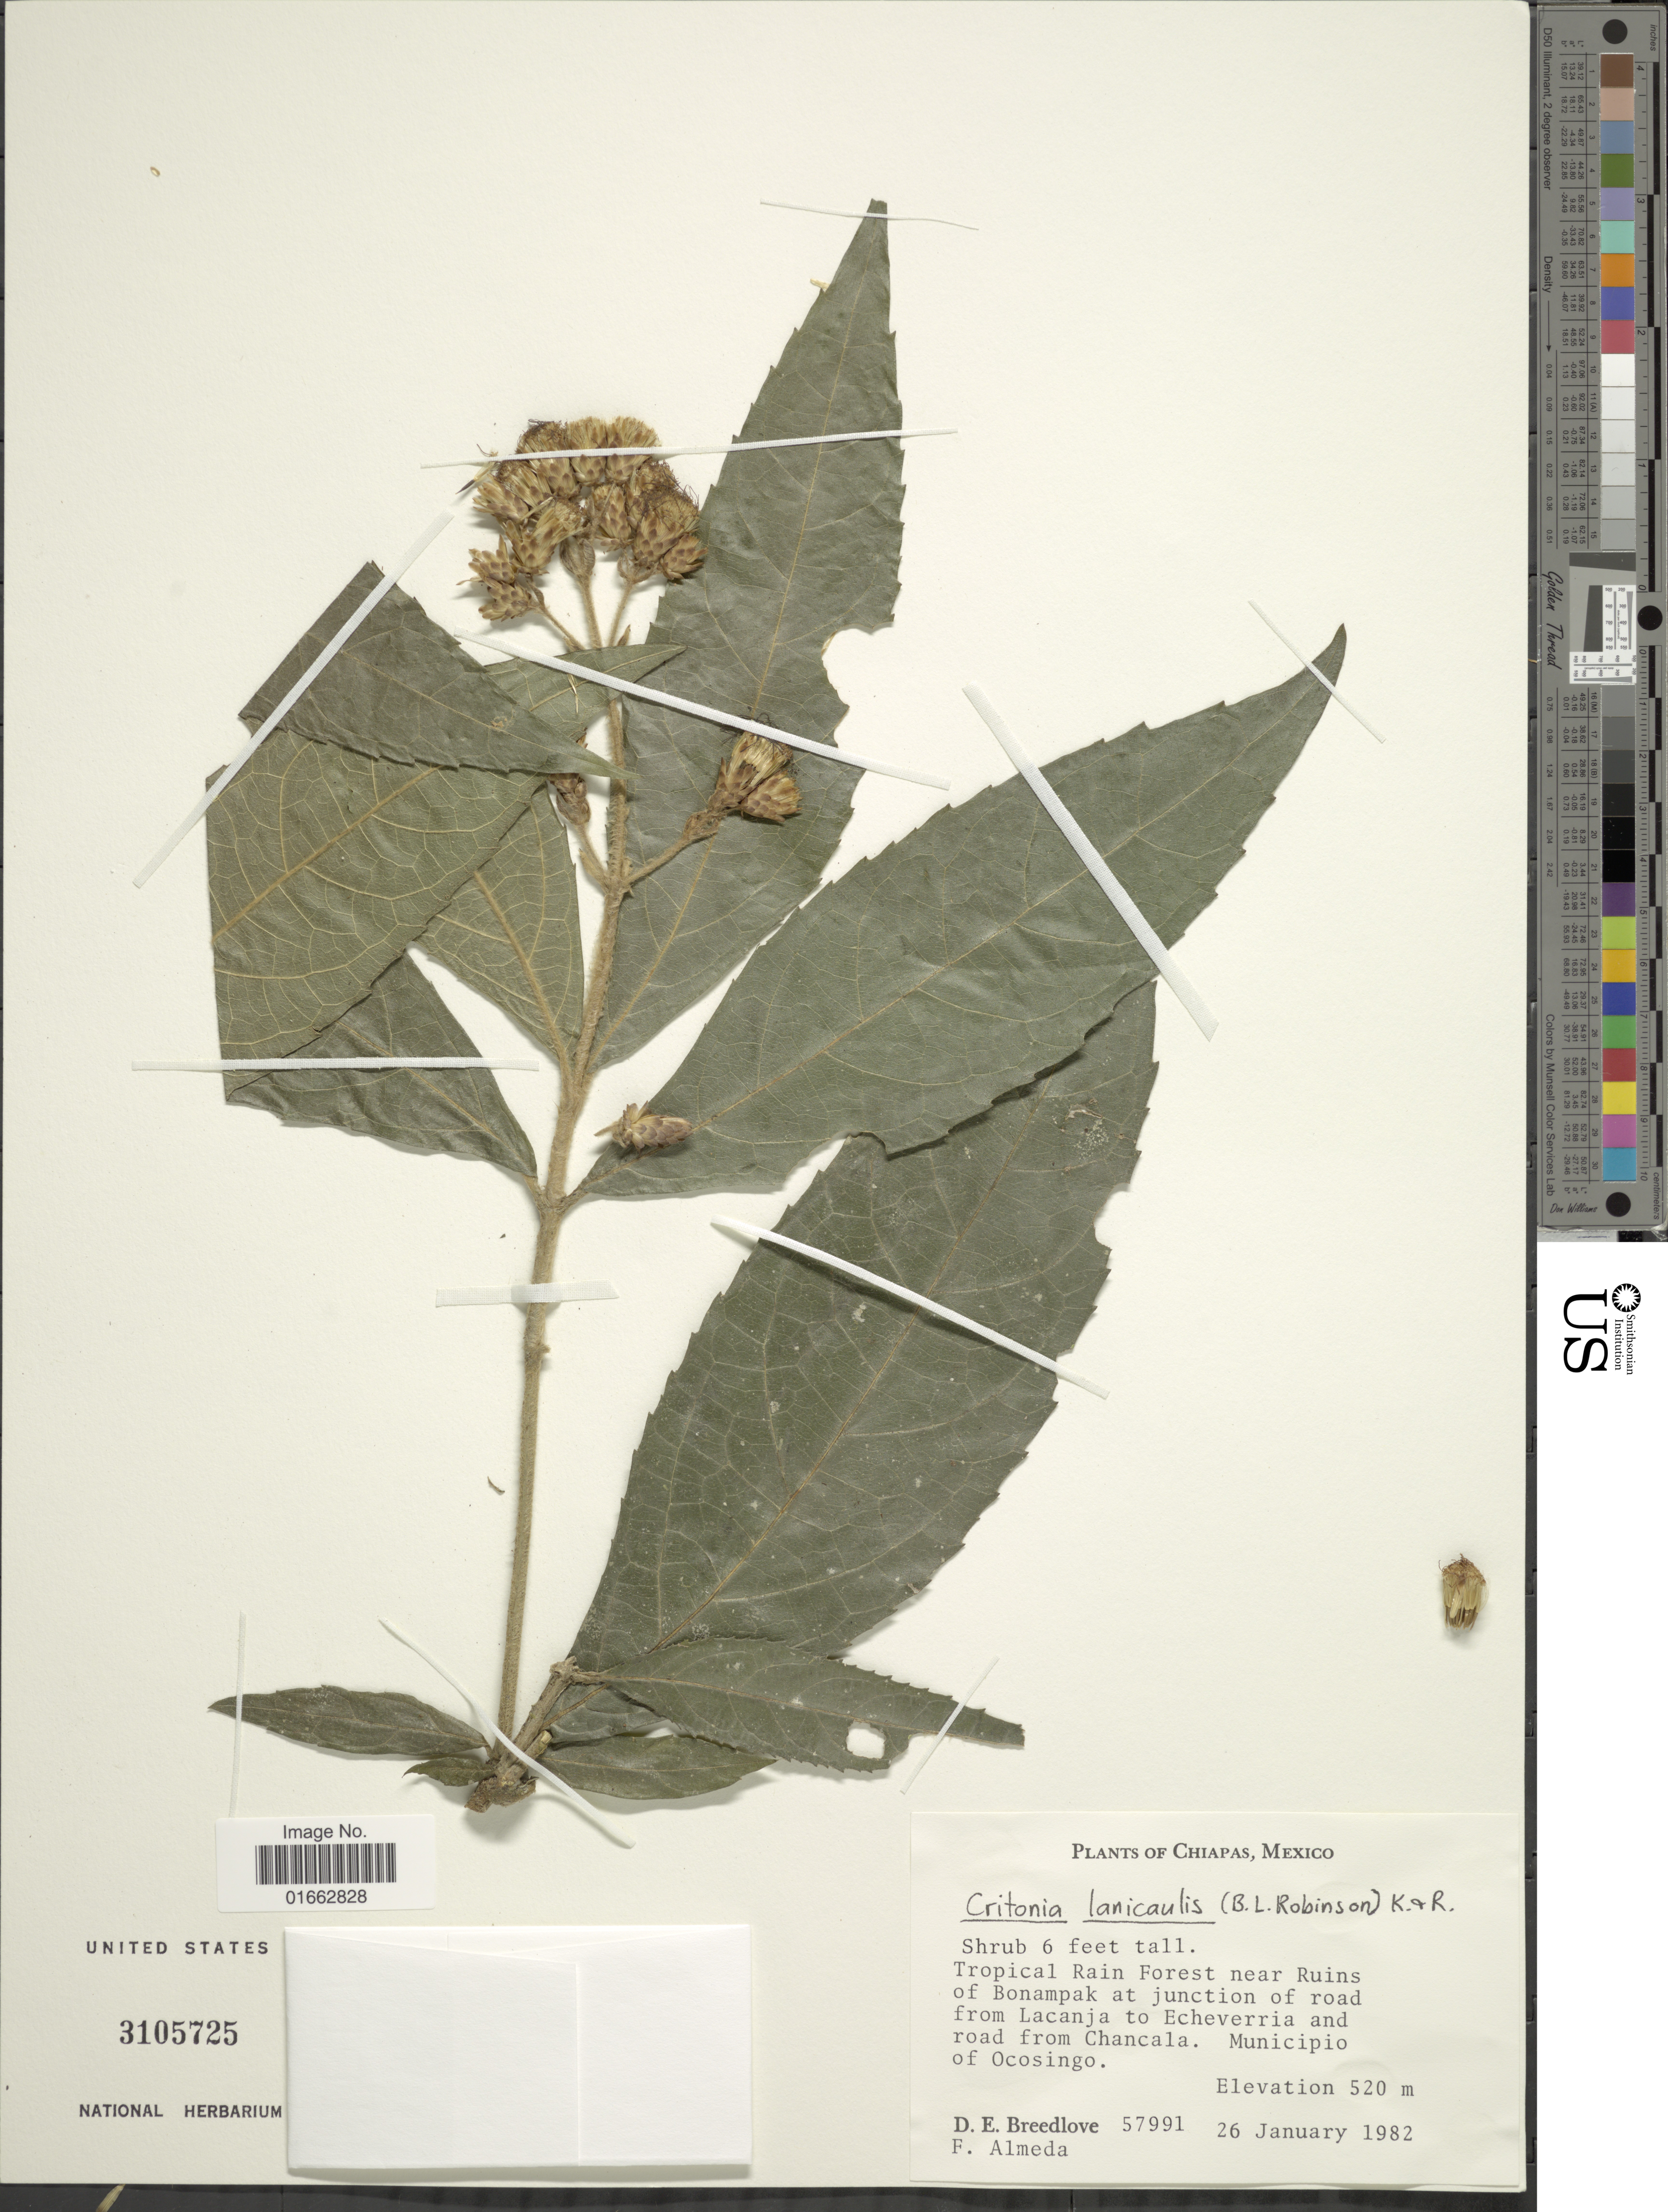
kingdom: Plantae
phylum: Tracheophyta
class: Magnoliopsida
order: Asterales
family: Asteraceae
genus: Critonia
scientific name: Critonia lanicaulis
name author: (B.L. Rob.) R.M. King & H. Rob.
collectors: D. E. Breedlove & F. Almeda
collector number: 57991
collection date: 1982-01-26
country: Mexico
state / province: Chiapas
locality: Tropical Rain Forest near Ruins of Bonampak at junction of road from Lacanja to Echeverria and road from Chancala. Municipio of Ocosingo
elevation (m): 520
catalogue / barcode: US 3105725